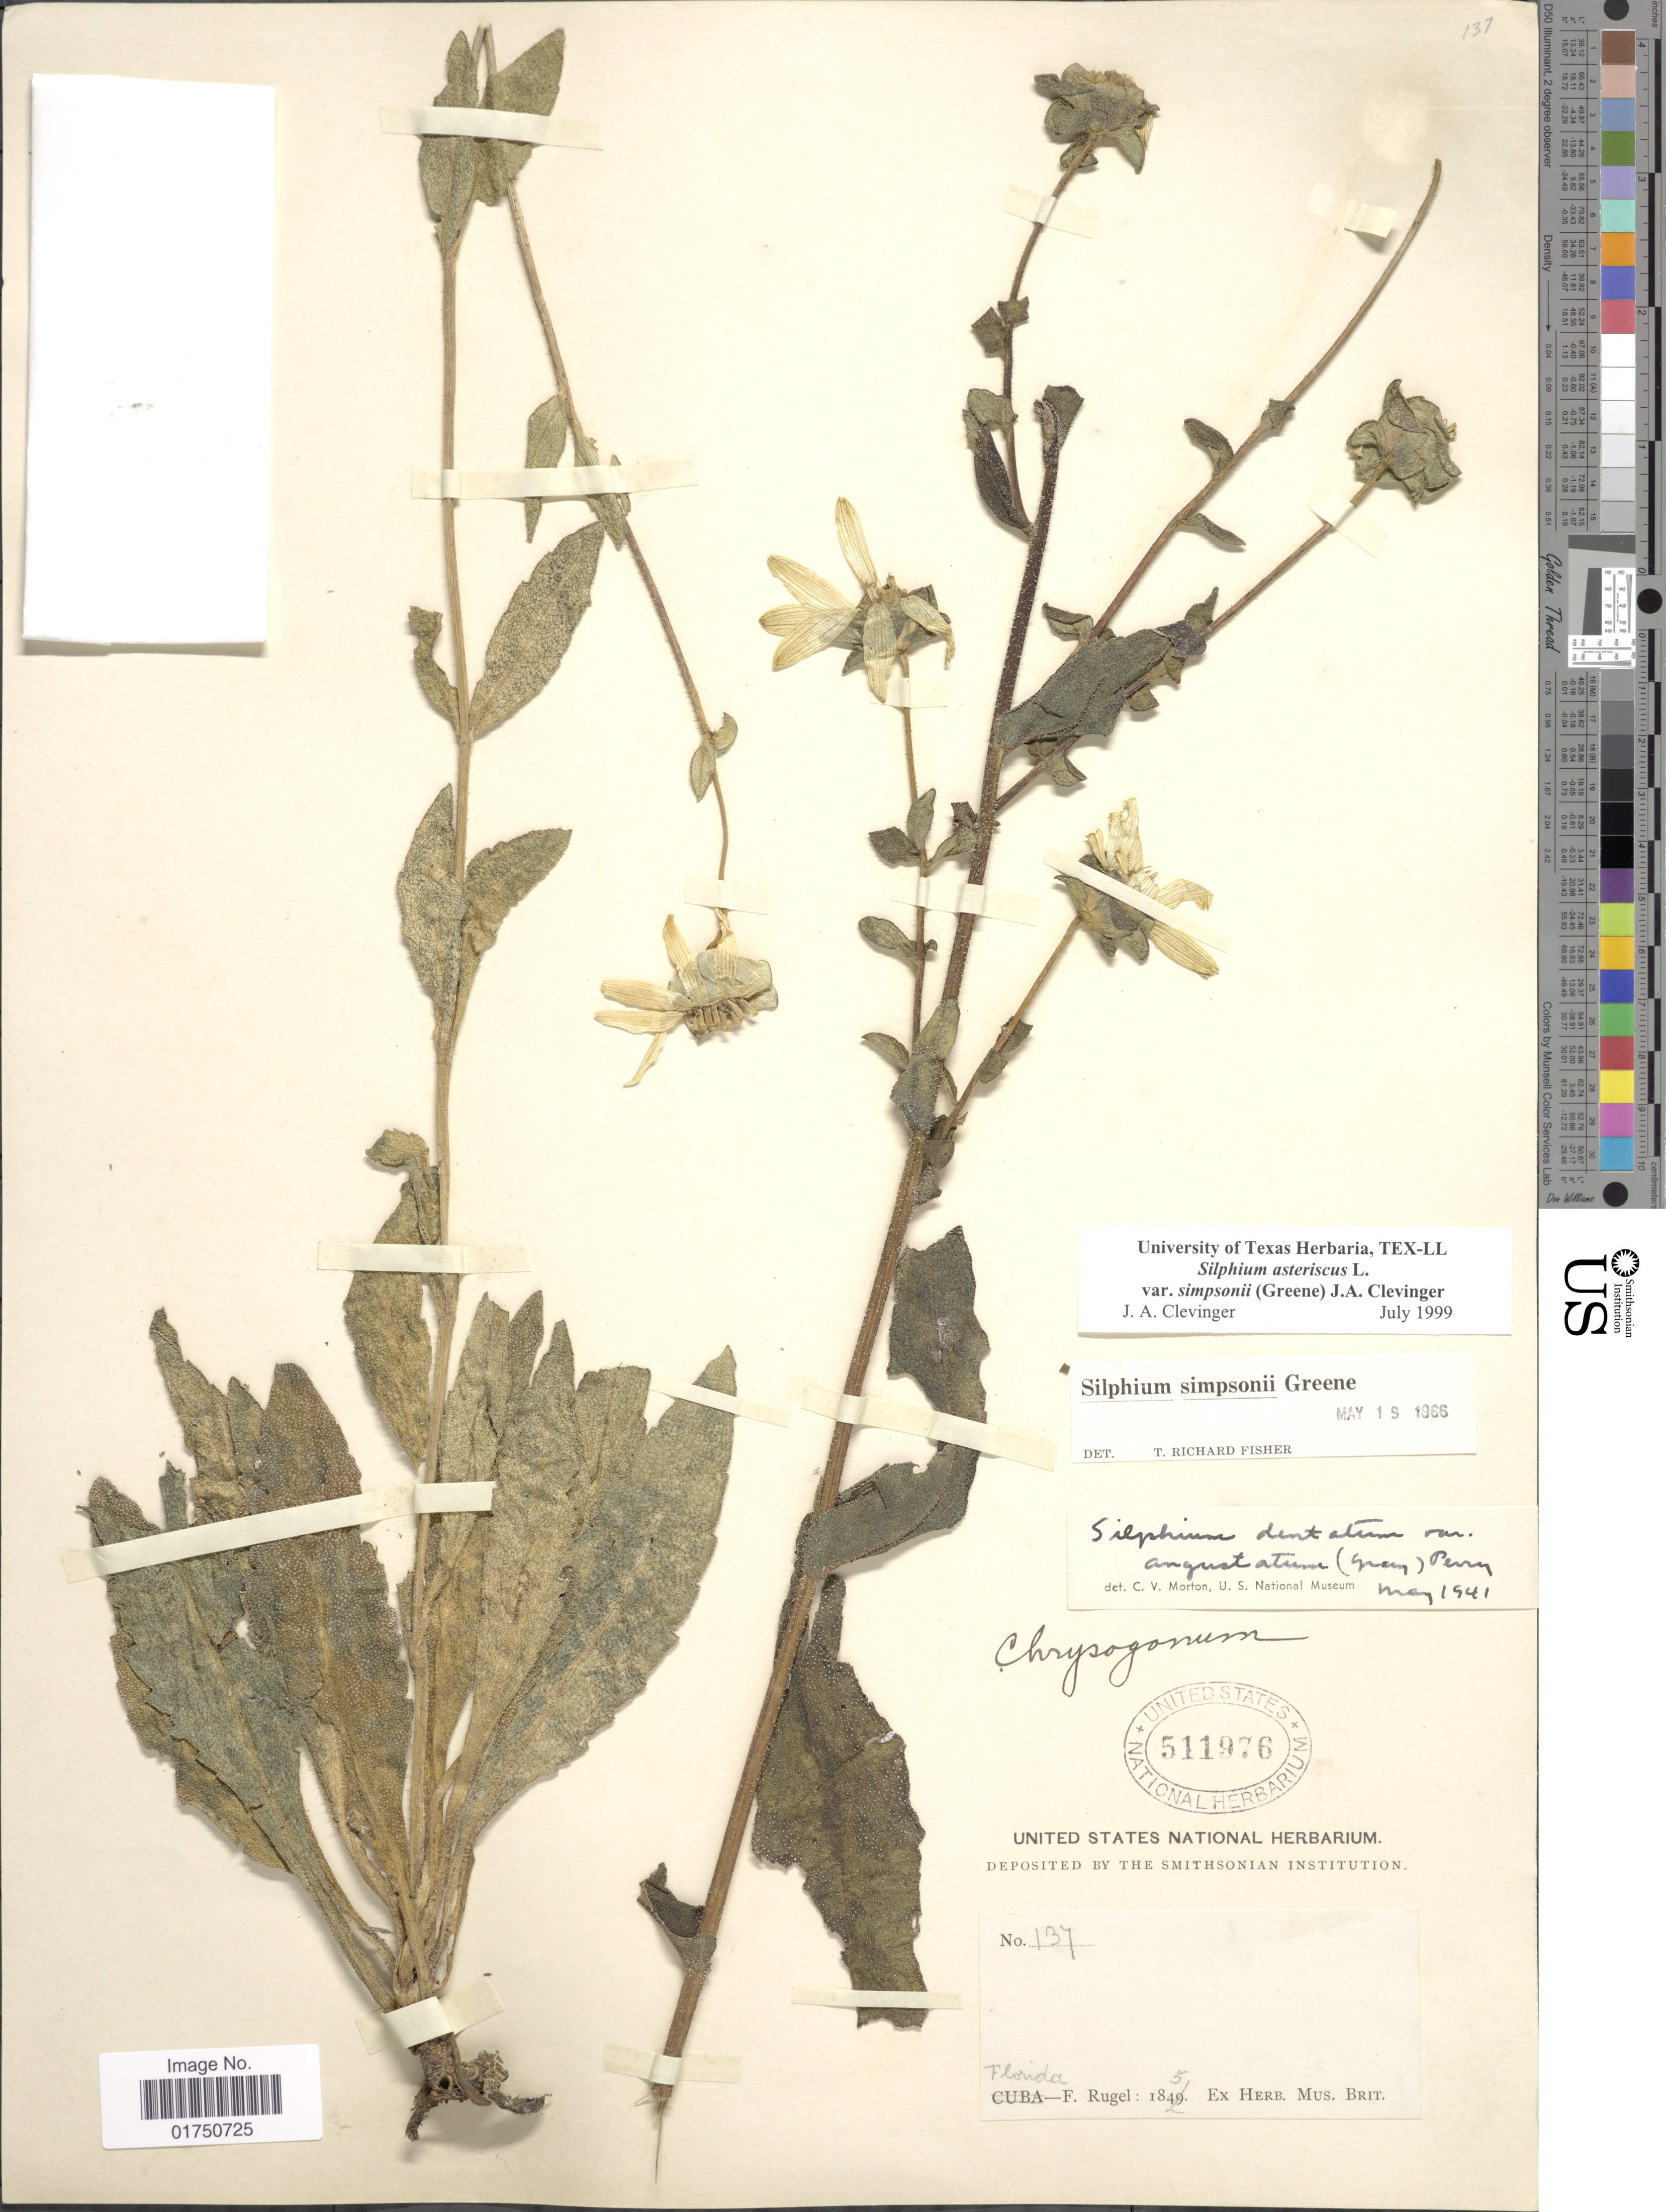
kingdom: Plantae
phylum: Tracheophyta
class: Magnoliopsida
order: Asterales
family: Asteraceae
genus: Silphium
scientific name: Silphium asteriscus var. simpsonii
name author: (Greene) Clevinger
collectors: F. Rugel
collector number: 137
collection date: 1845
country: United States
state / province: Florida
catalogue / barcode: US 511976